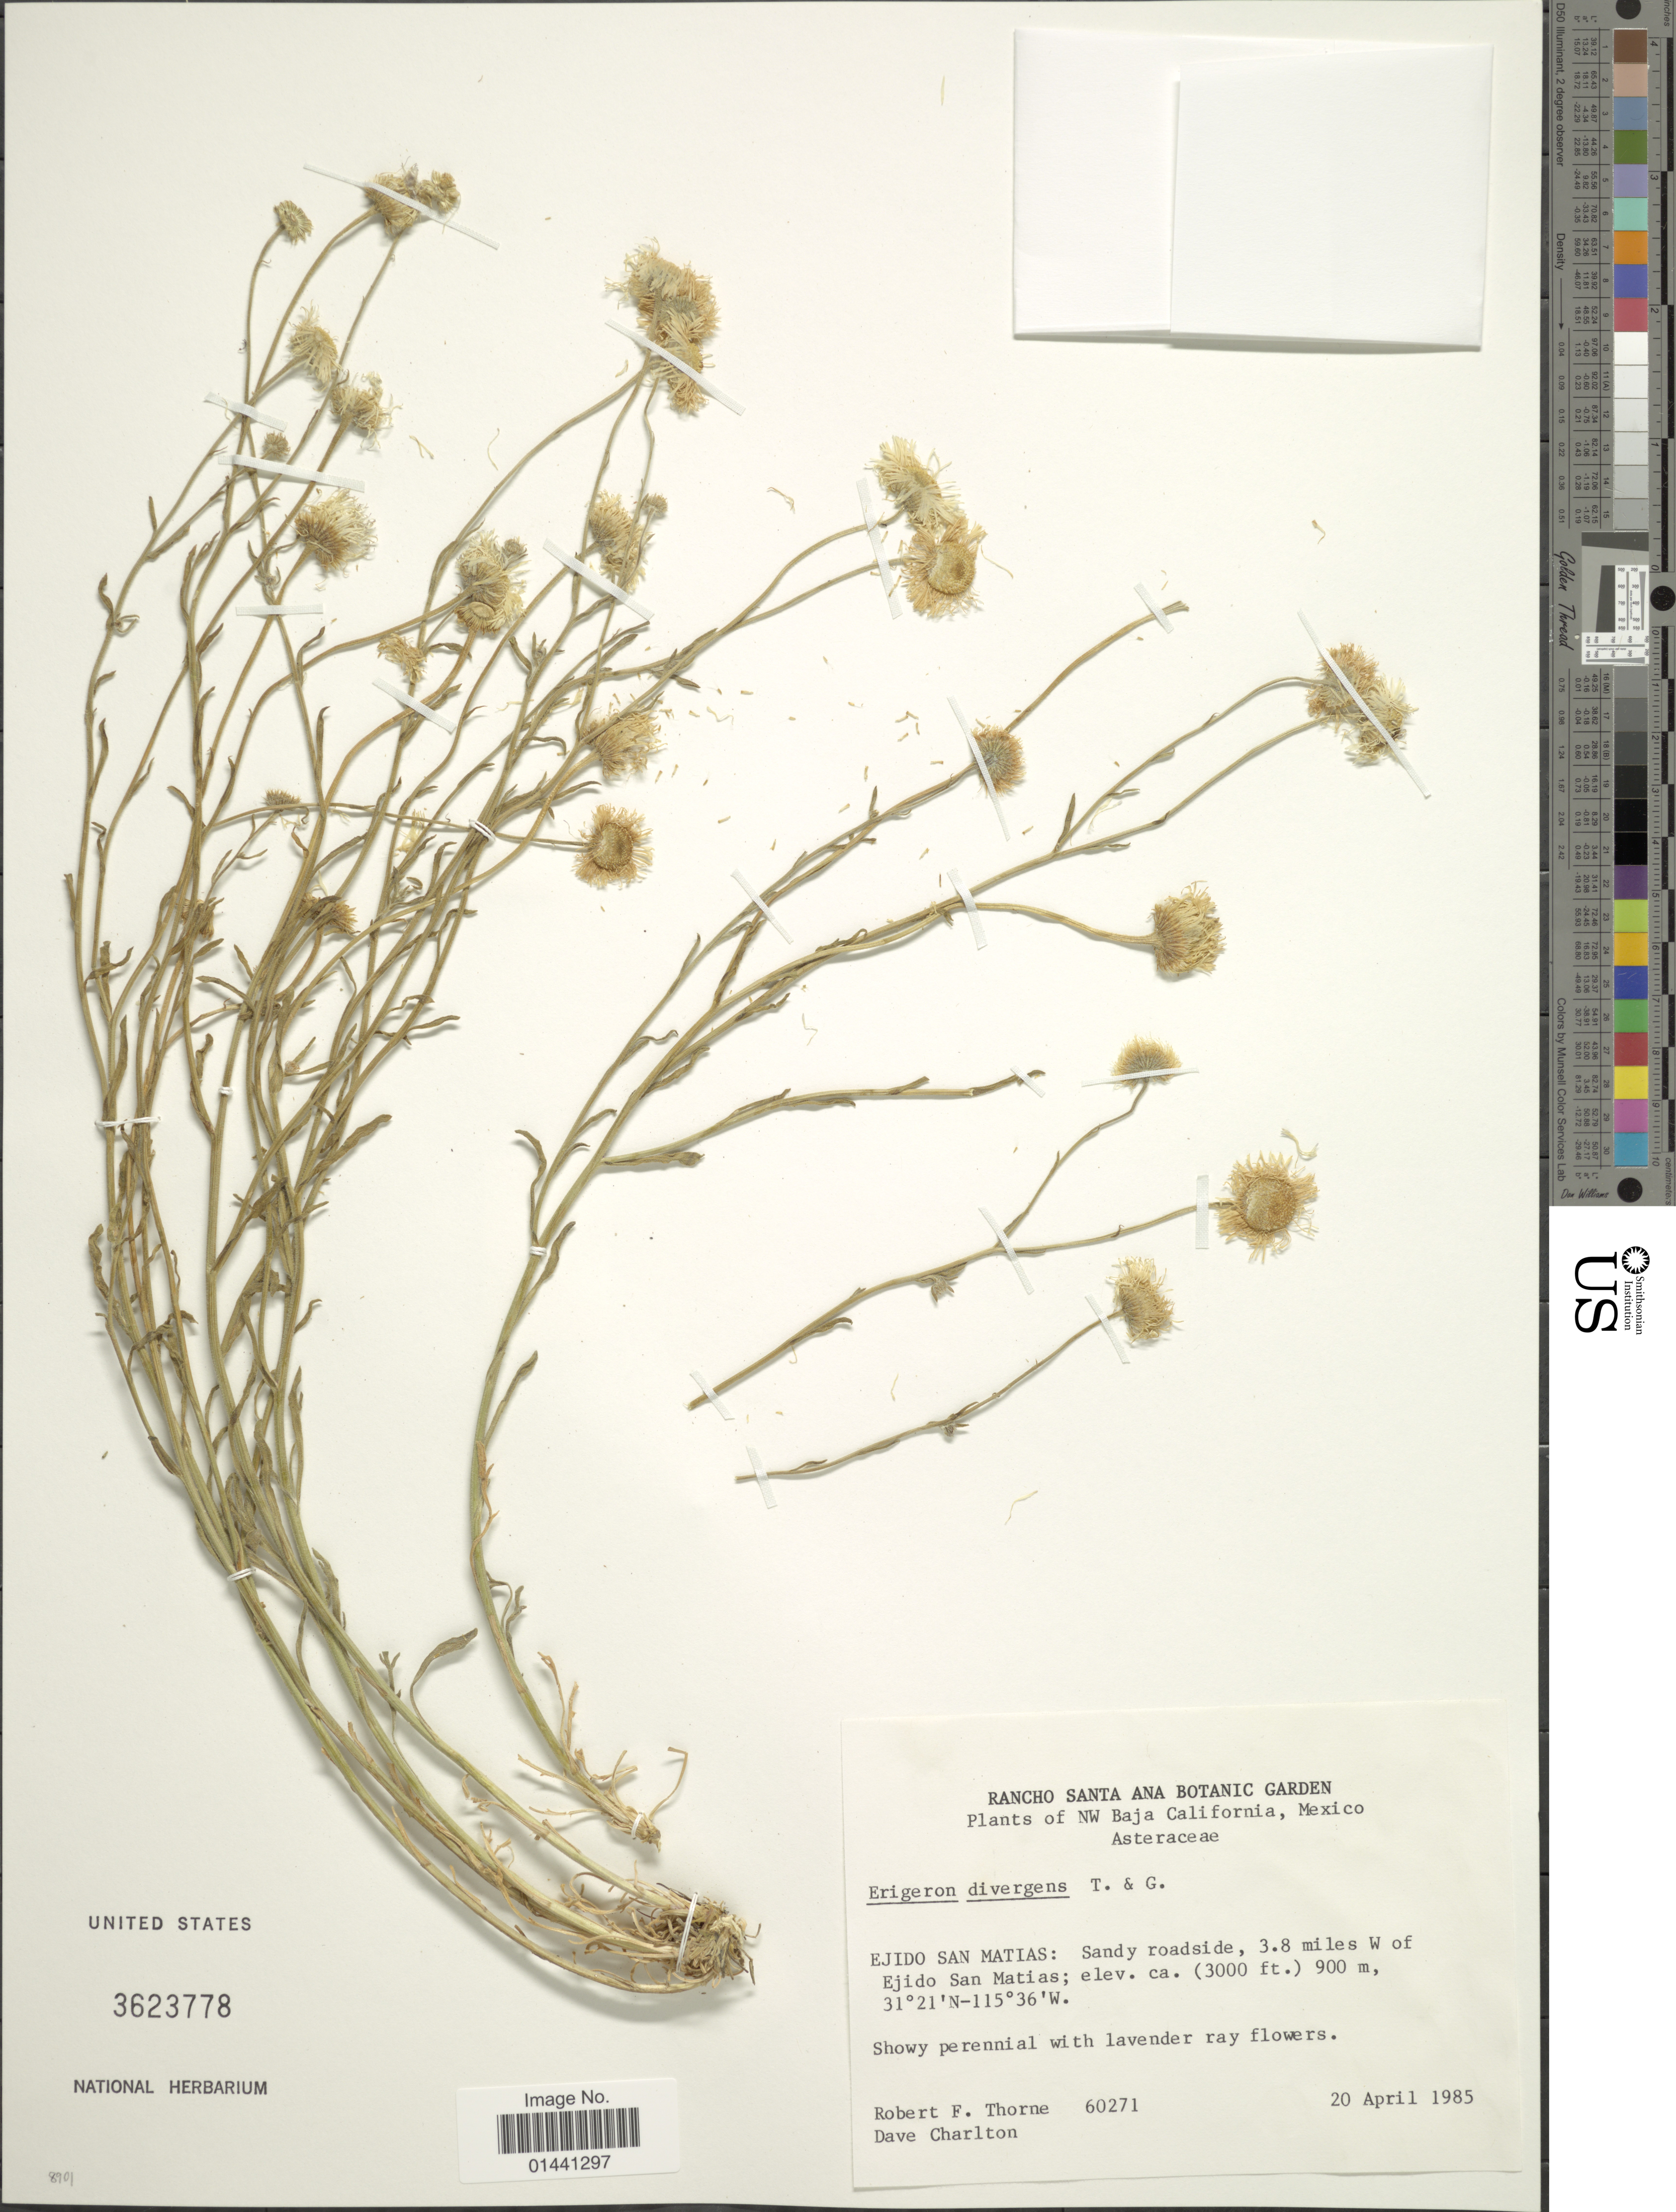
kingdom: Plantae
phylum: Tracheophyta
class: Magnoliopsida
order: Asterales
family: Asteraceae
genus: Erigeron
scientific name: Erigeron divergens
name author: Torr. & A. Gray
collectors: R. F. Thorne & D. Charlton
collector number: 60271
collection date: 1985-04-20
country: Mexico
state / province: Baja California Sur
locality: NW Baja California, Ejido San Matias: sandy roadside, 3.8 miles W of Ejido San Matias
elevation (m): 914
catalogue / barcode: US 3623778